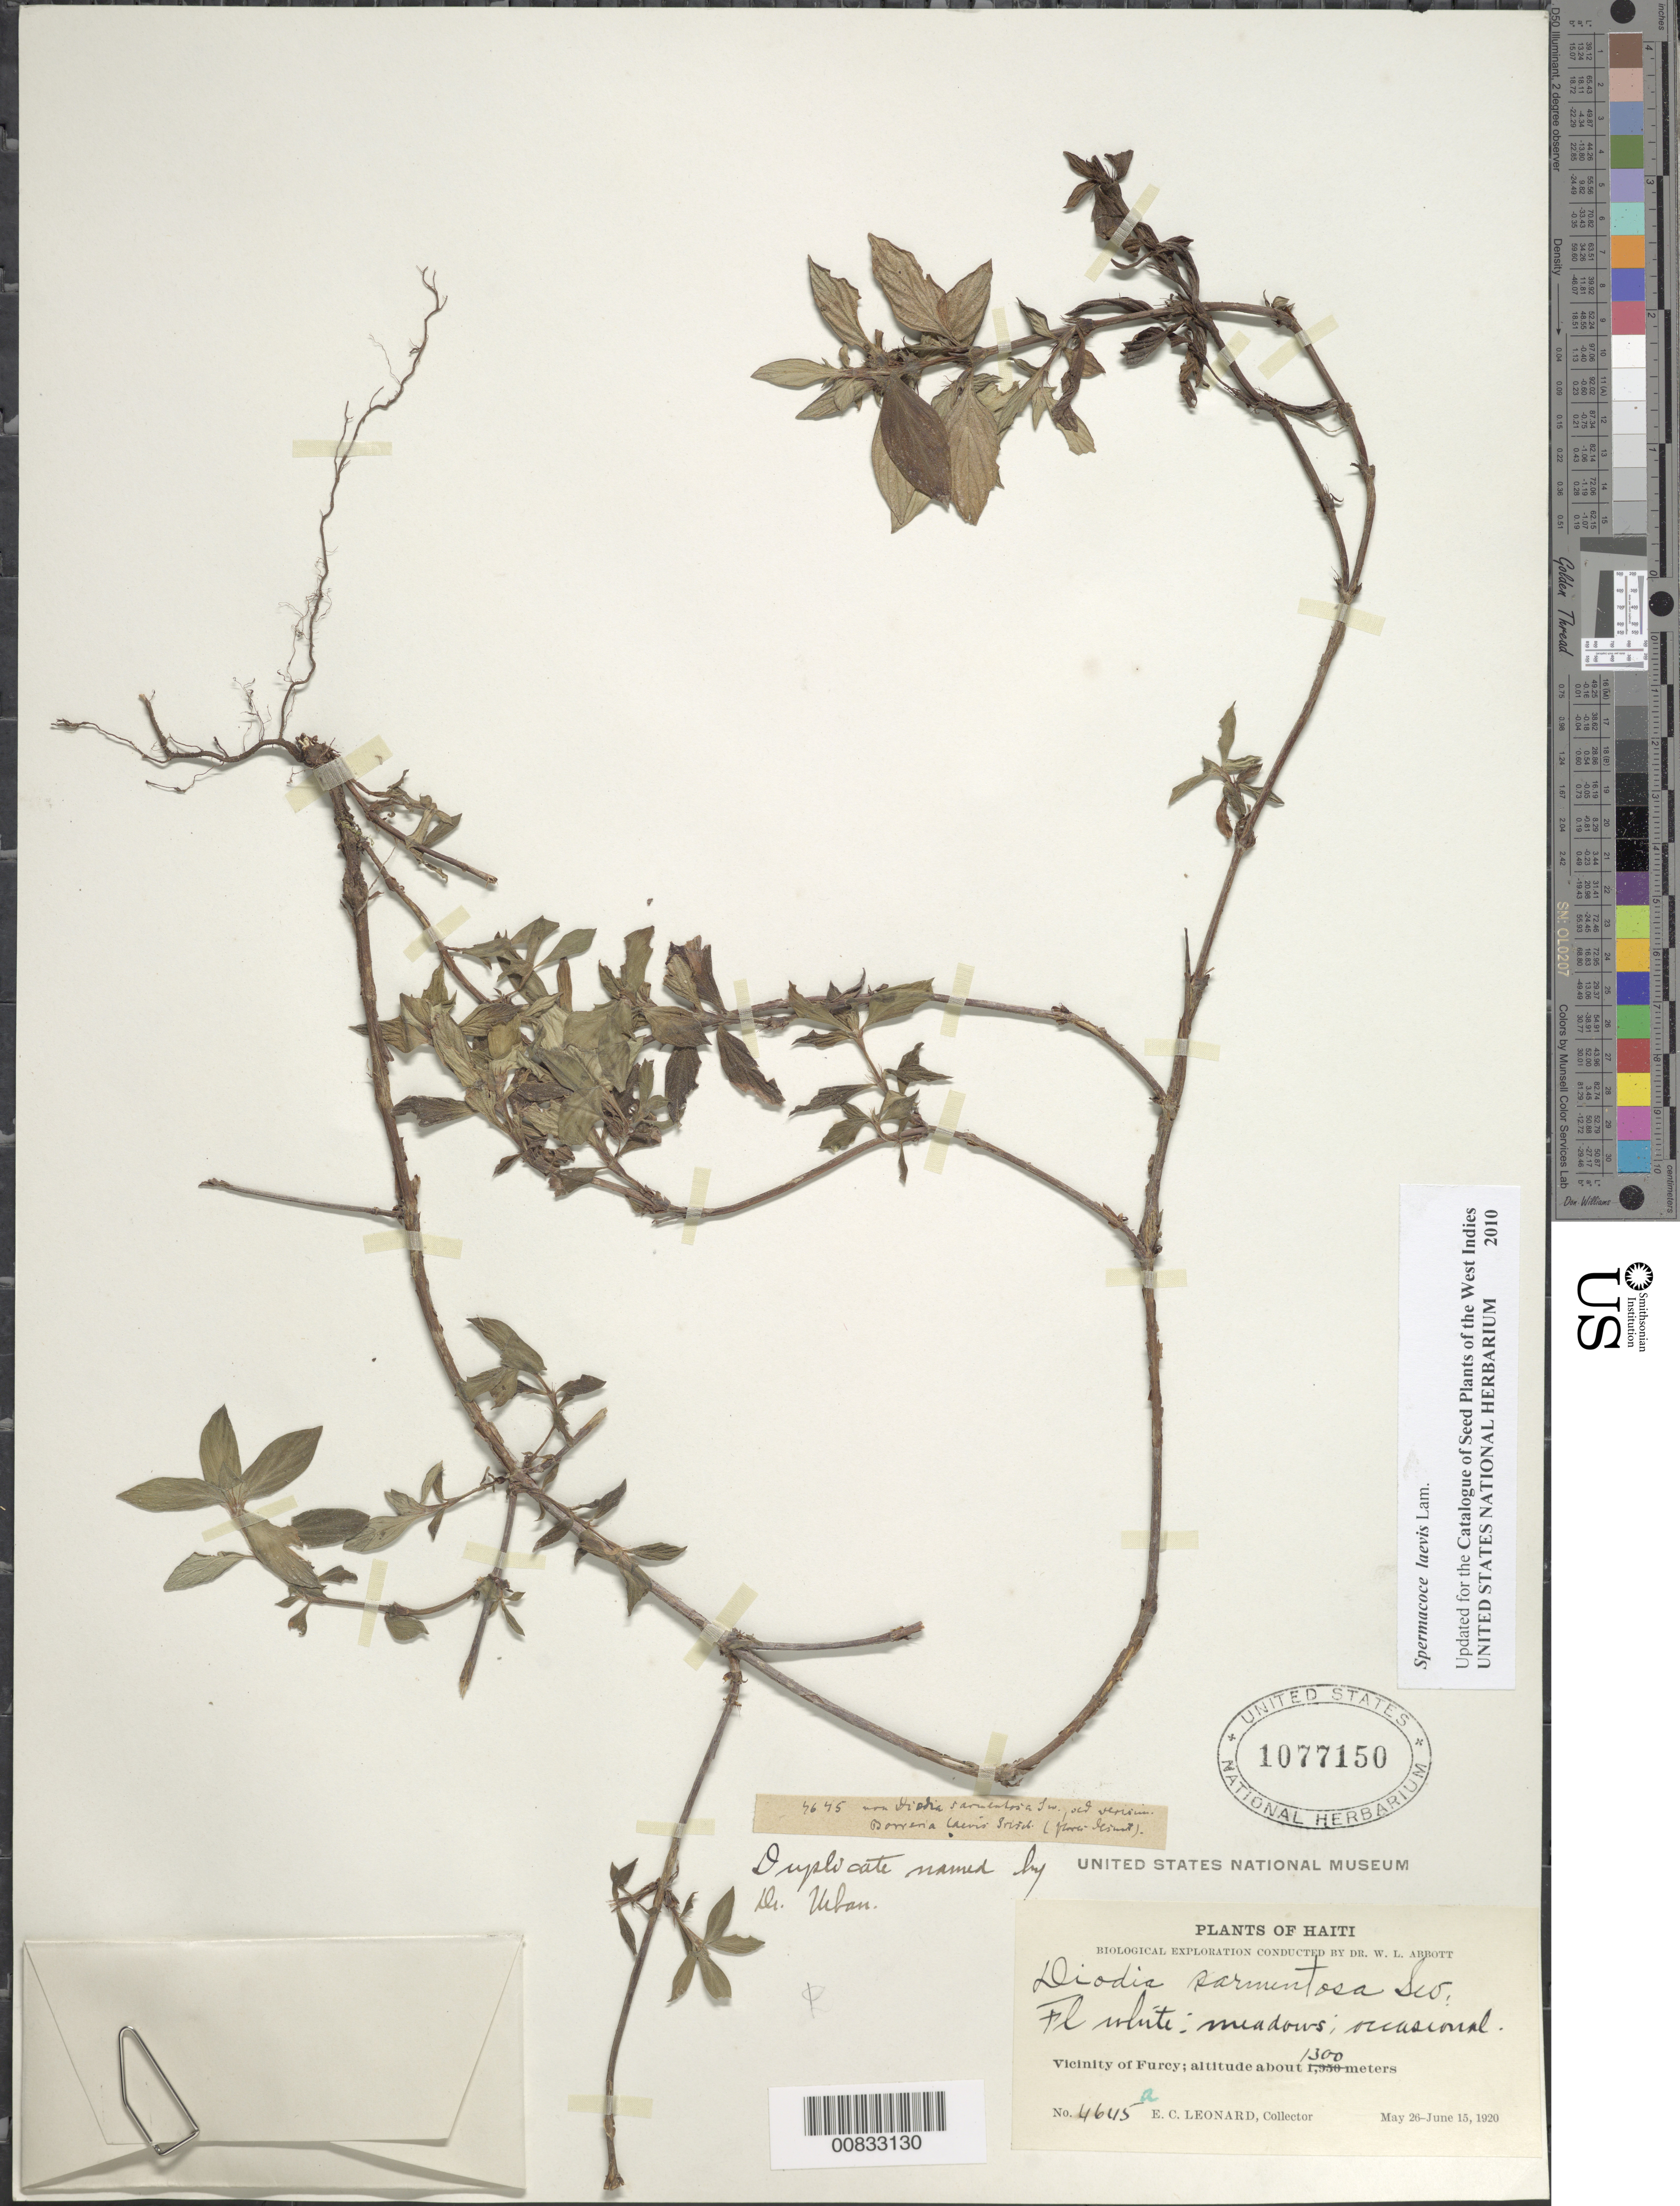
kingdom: Plantae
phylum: Tracheophyta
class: Magnoliopsida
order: Gentianales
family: Rubiaceae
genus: Spermacoce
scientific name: Spermacoce laevis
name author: Lam.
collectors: E. C. Leonard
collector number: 4645A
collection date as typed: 26 May 1920 to 15 Jun 1920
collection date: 1920-05-26/1920-06-15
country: Haiti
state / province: Ouest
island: Hispaniola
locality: Vicinity of Furcy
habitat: Meadows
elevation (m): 1300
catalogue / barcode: US 1077150